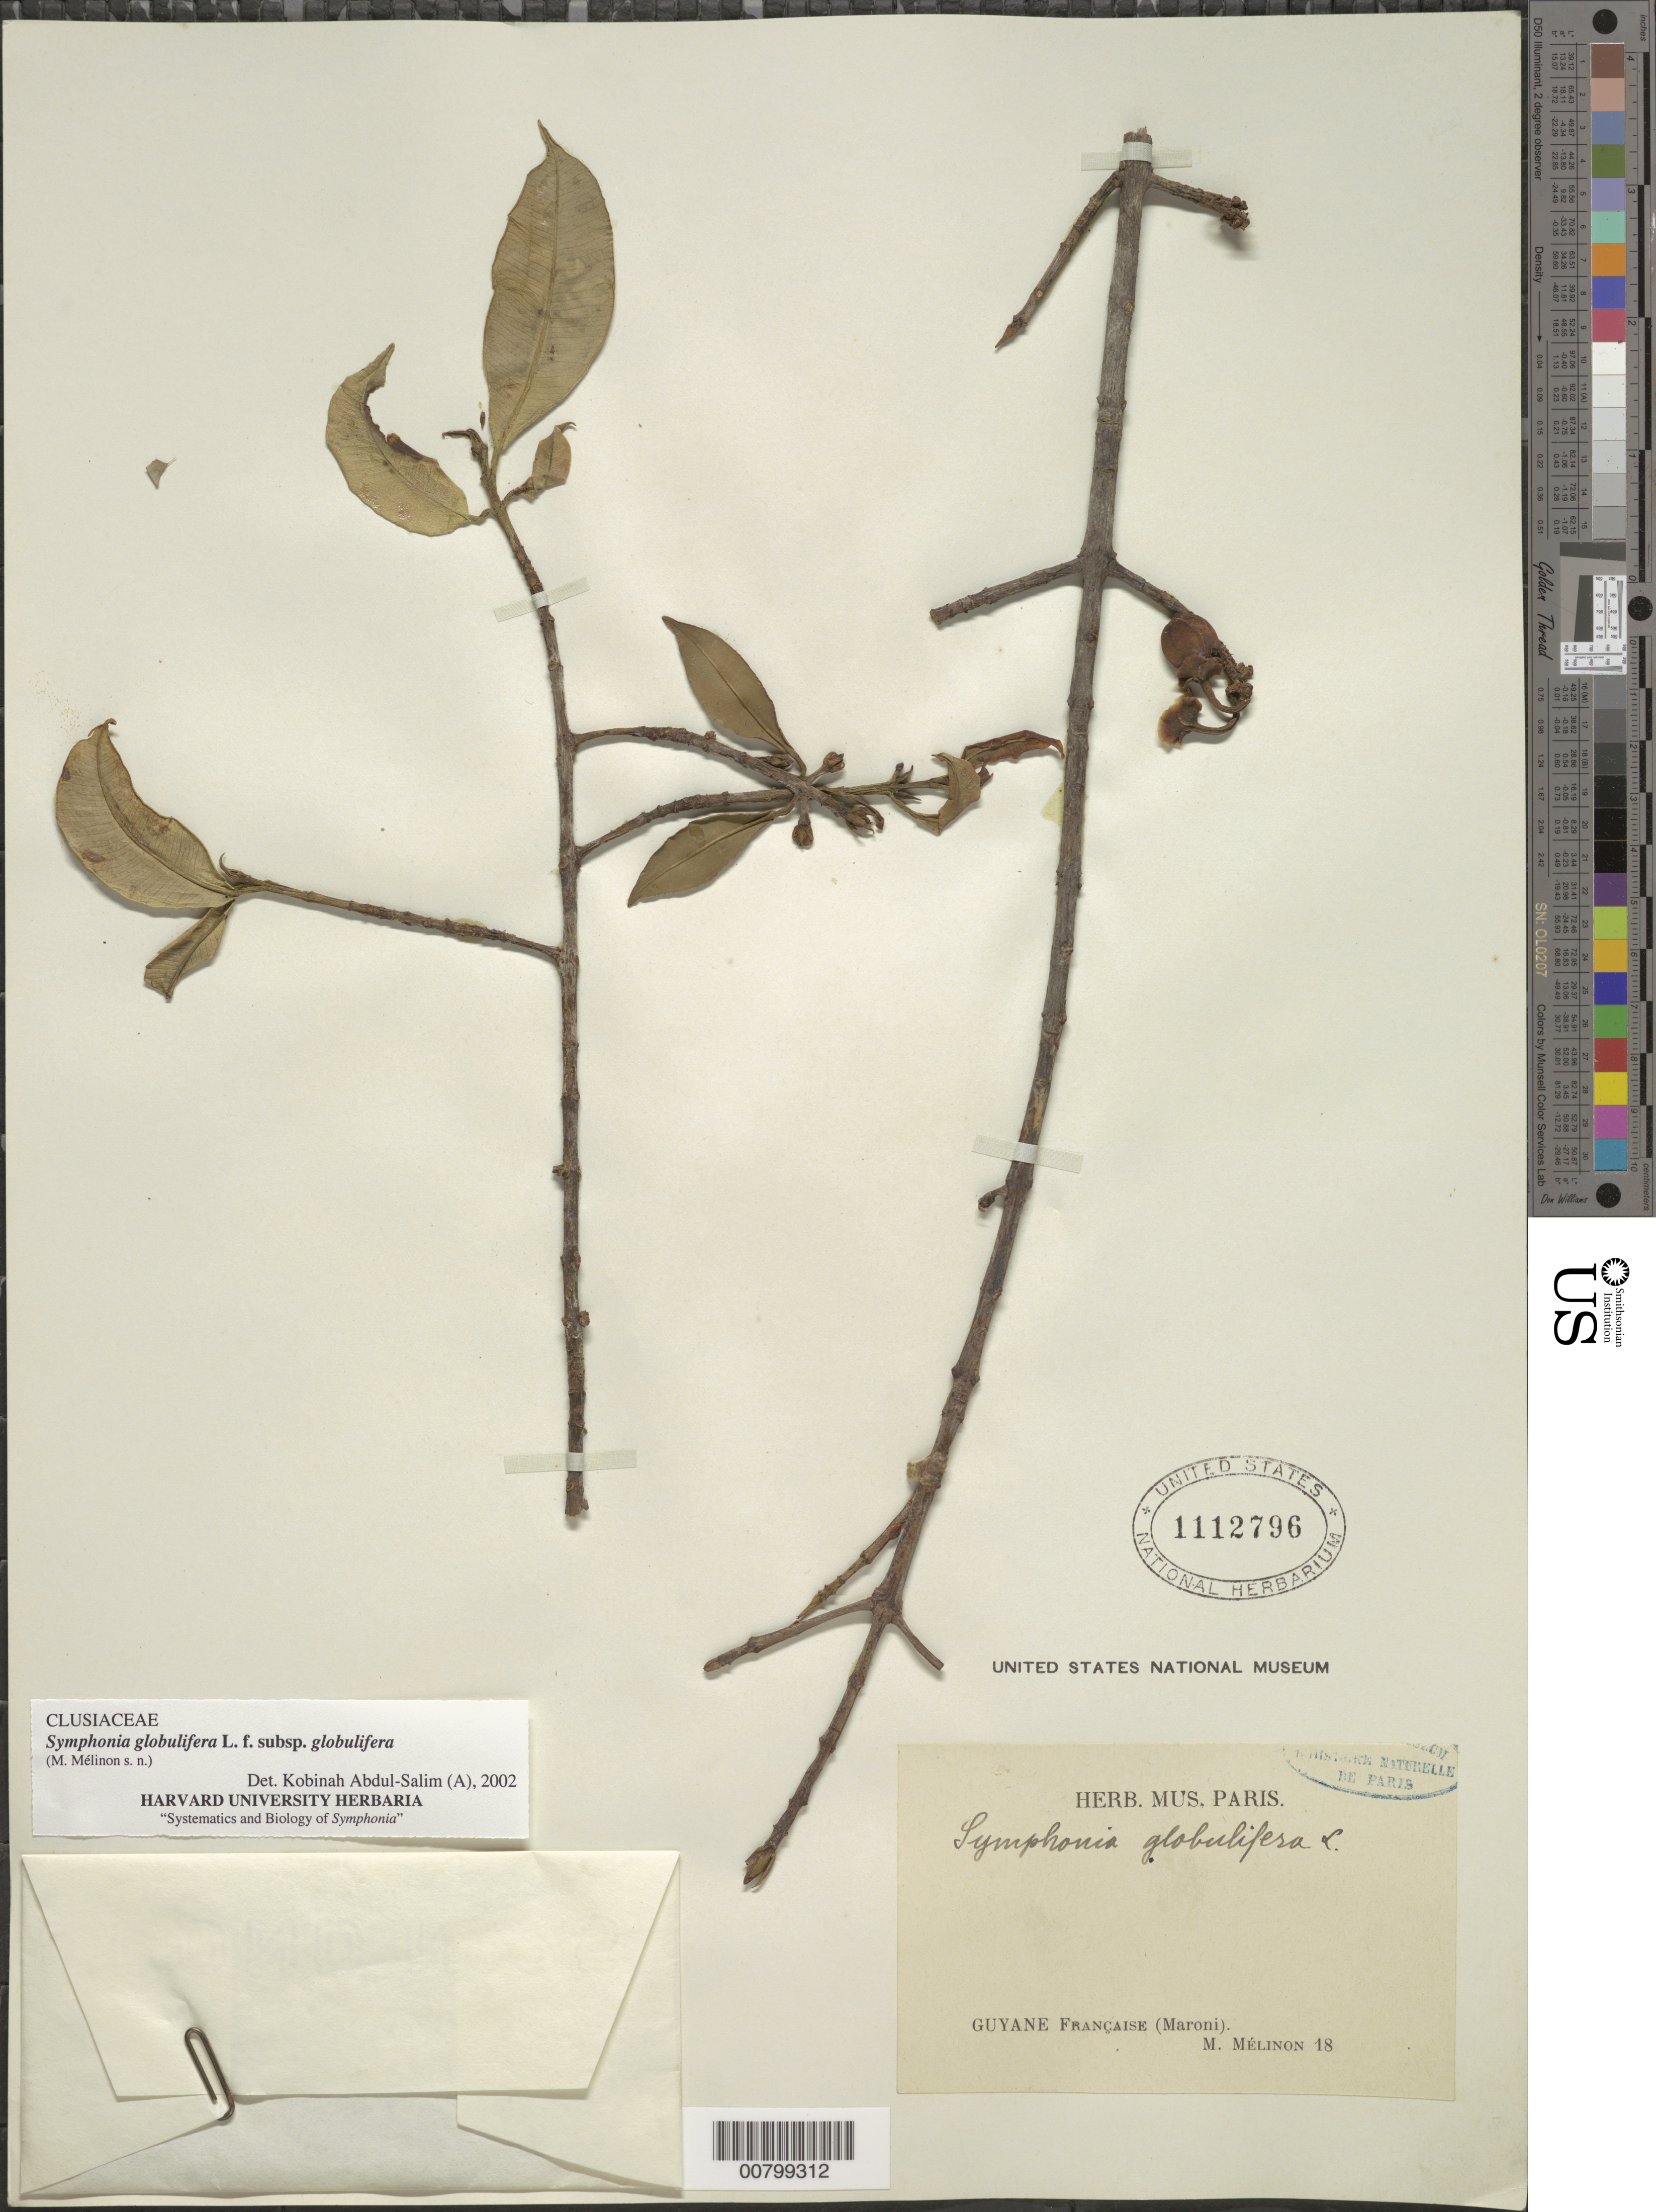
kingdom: Plantae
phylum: Tracheophyta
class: Magnoliopsida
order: Malpighiales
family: Clusiaceae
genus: Symphonia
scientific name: Symphonia globulifera subsp. globulifera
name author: L. f.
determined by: Abdul-Salim, K.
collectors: E. Mélinon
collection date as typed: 18--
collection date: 1800/1899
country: French Guiana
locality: Maroni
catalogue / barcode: US 1112796